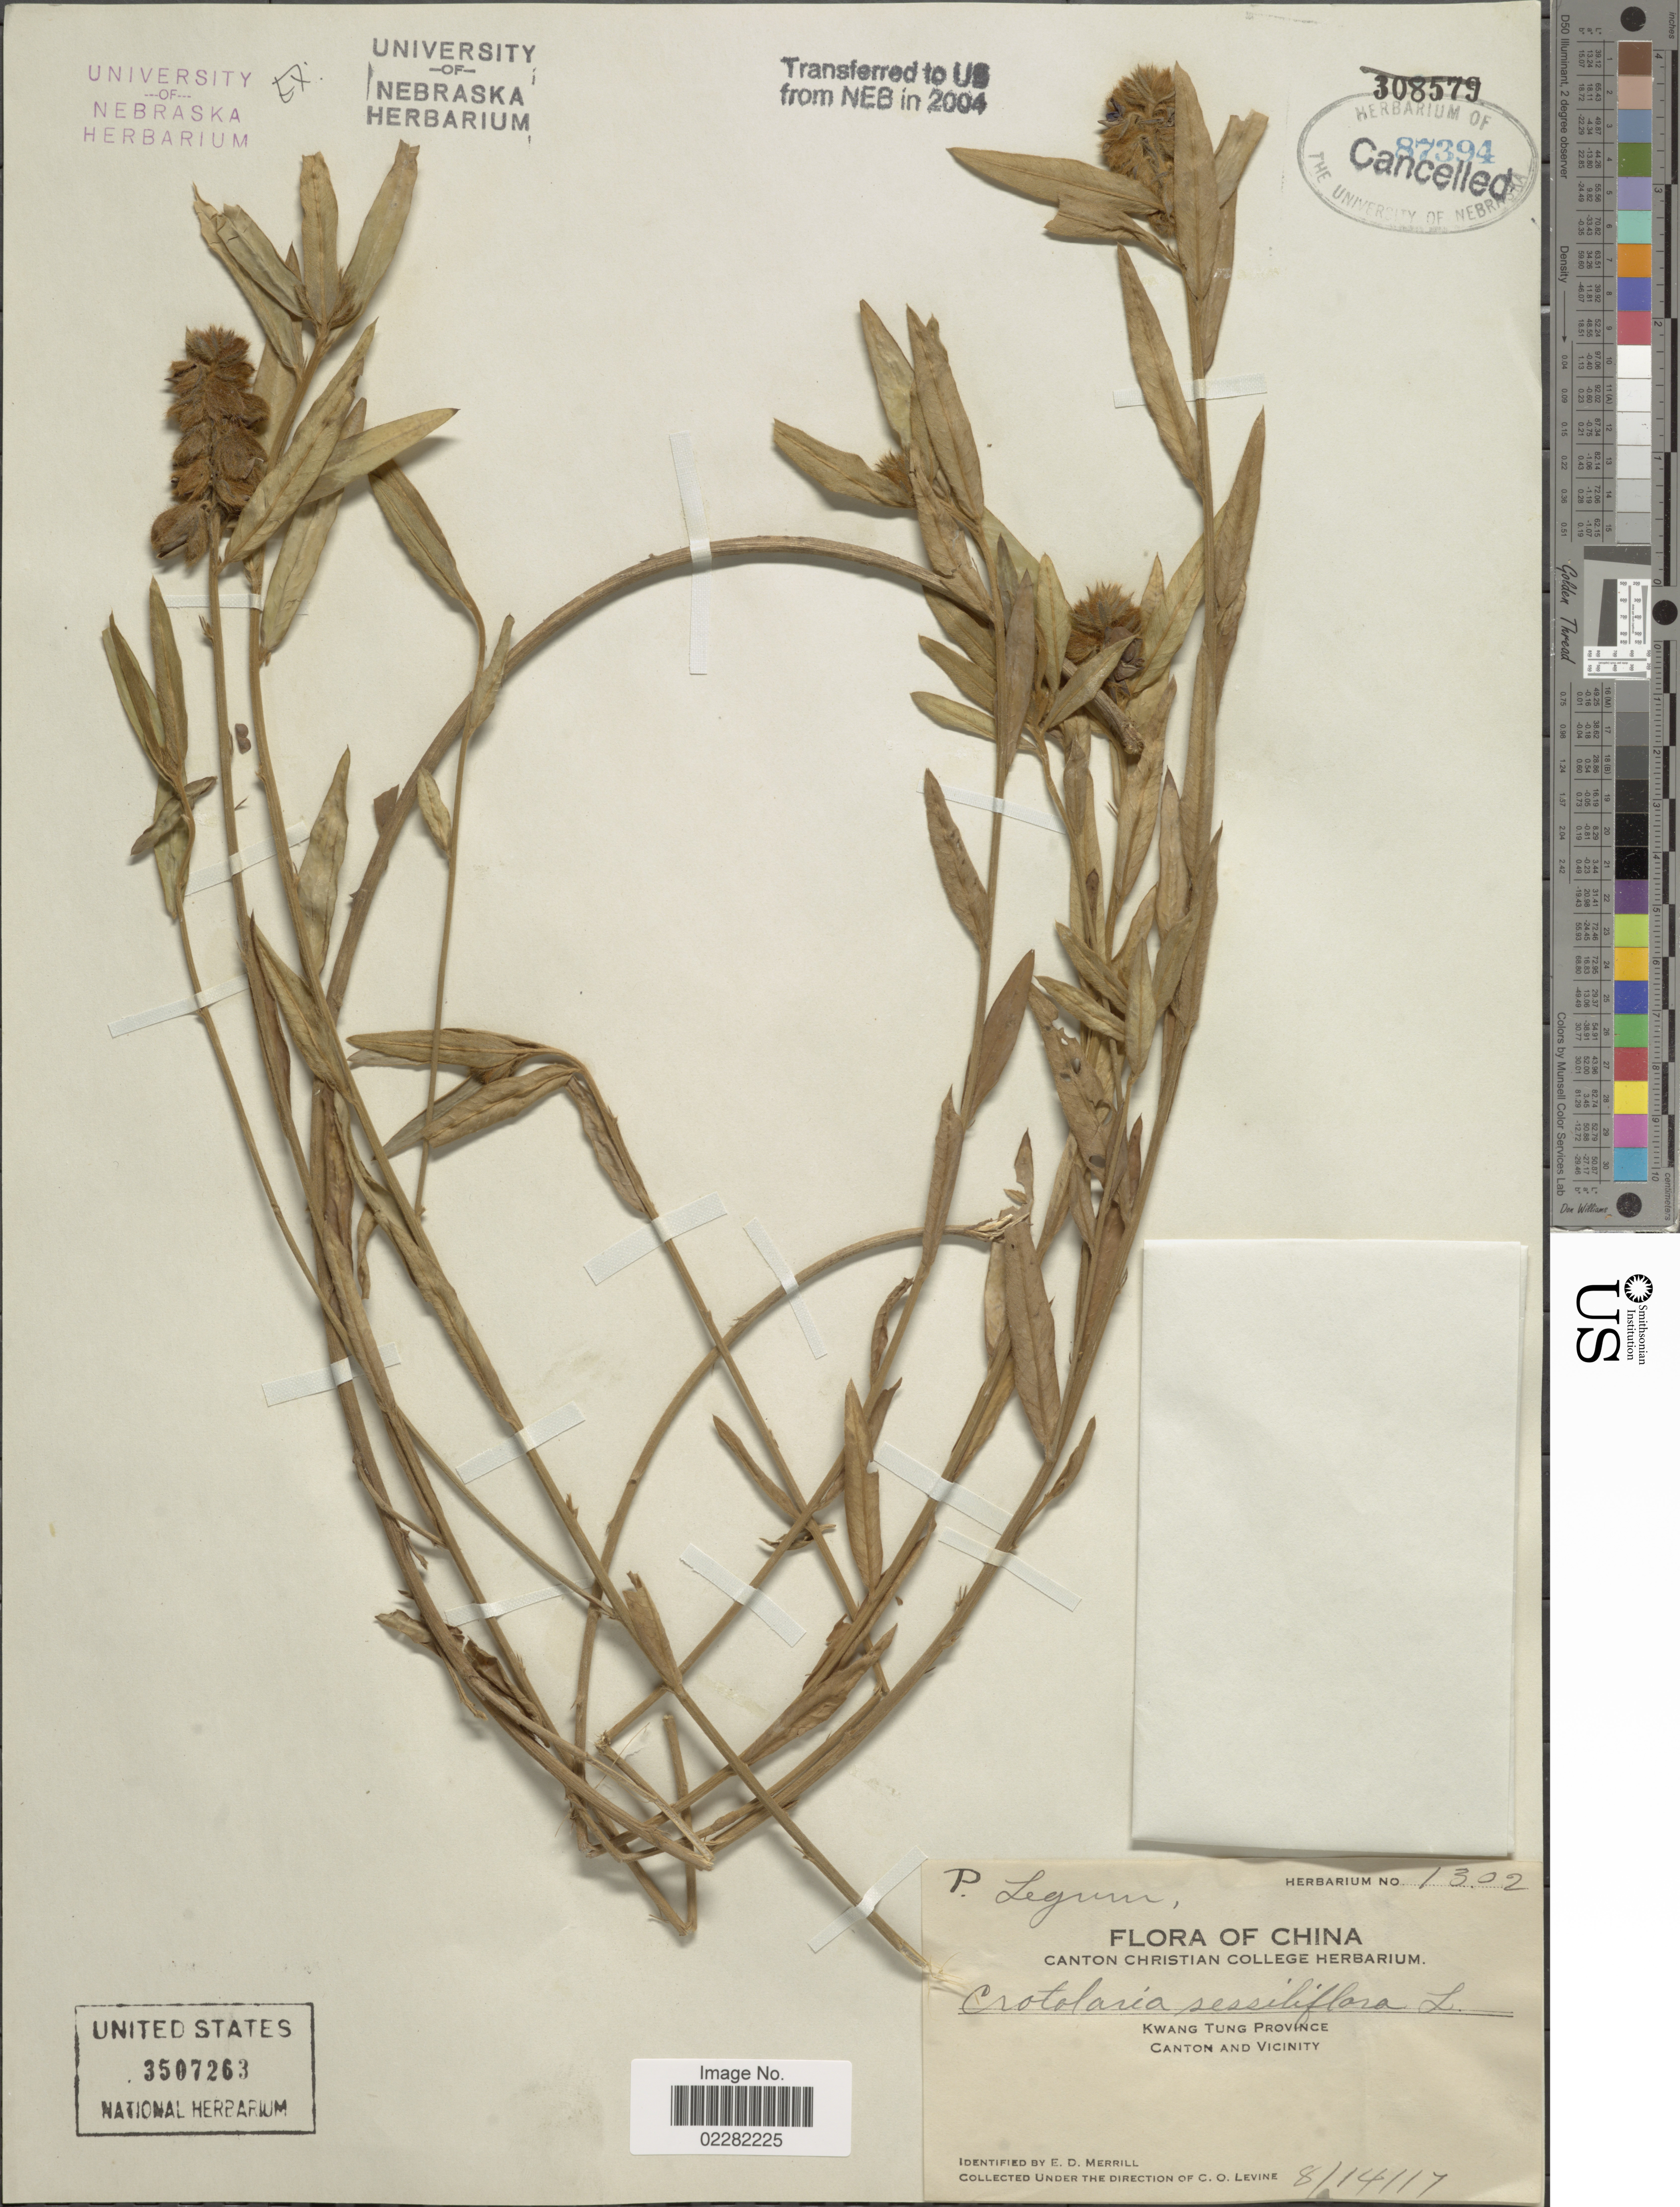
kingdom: Plantae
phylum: Tracheophyta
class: Magnoliopsida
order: Fabales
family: Fabaceae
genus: Crotalaria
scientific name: Crotalaria sessilifolia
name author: L.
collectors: C. O. Levine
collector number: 1302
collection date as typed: Transcribed d/m/y: 14/8/17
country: China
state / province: Guangdong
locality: Kwangtung Province, Canton and vicinity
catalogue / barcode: US 3507263